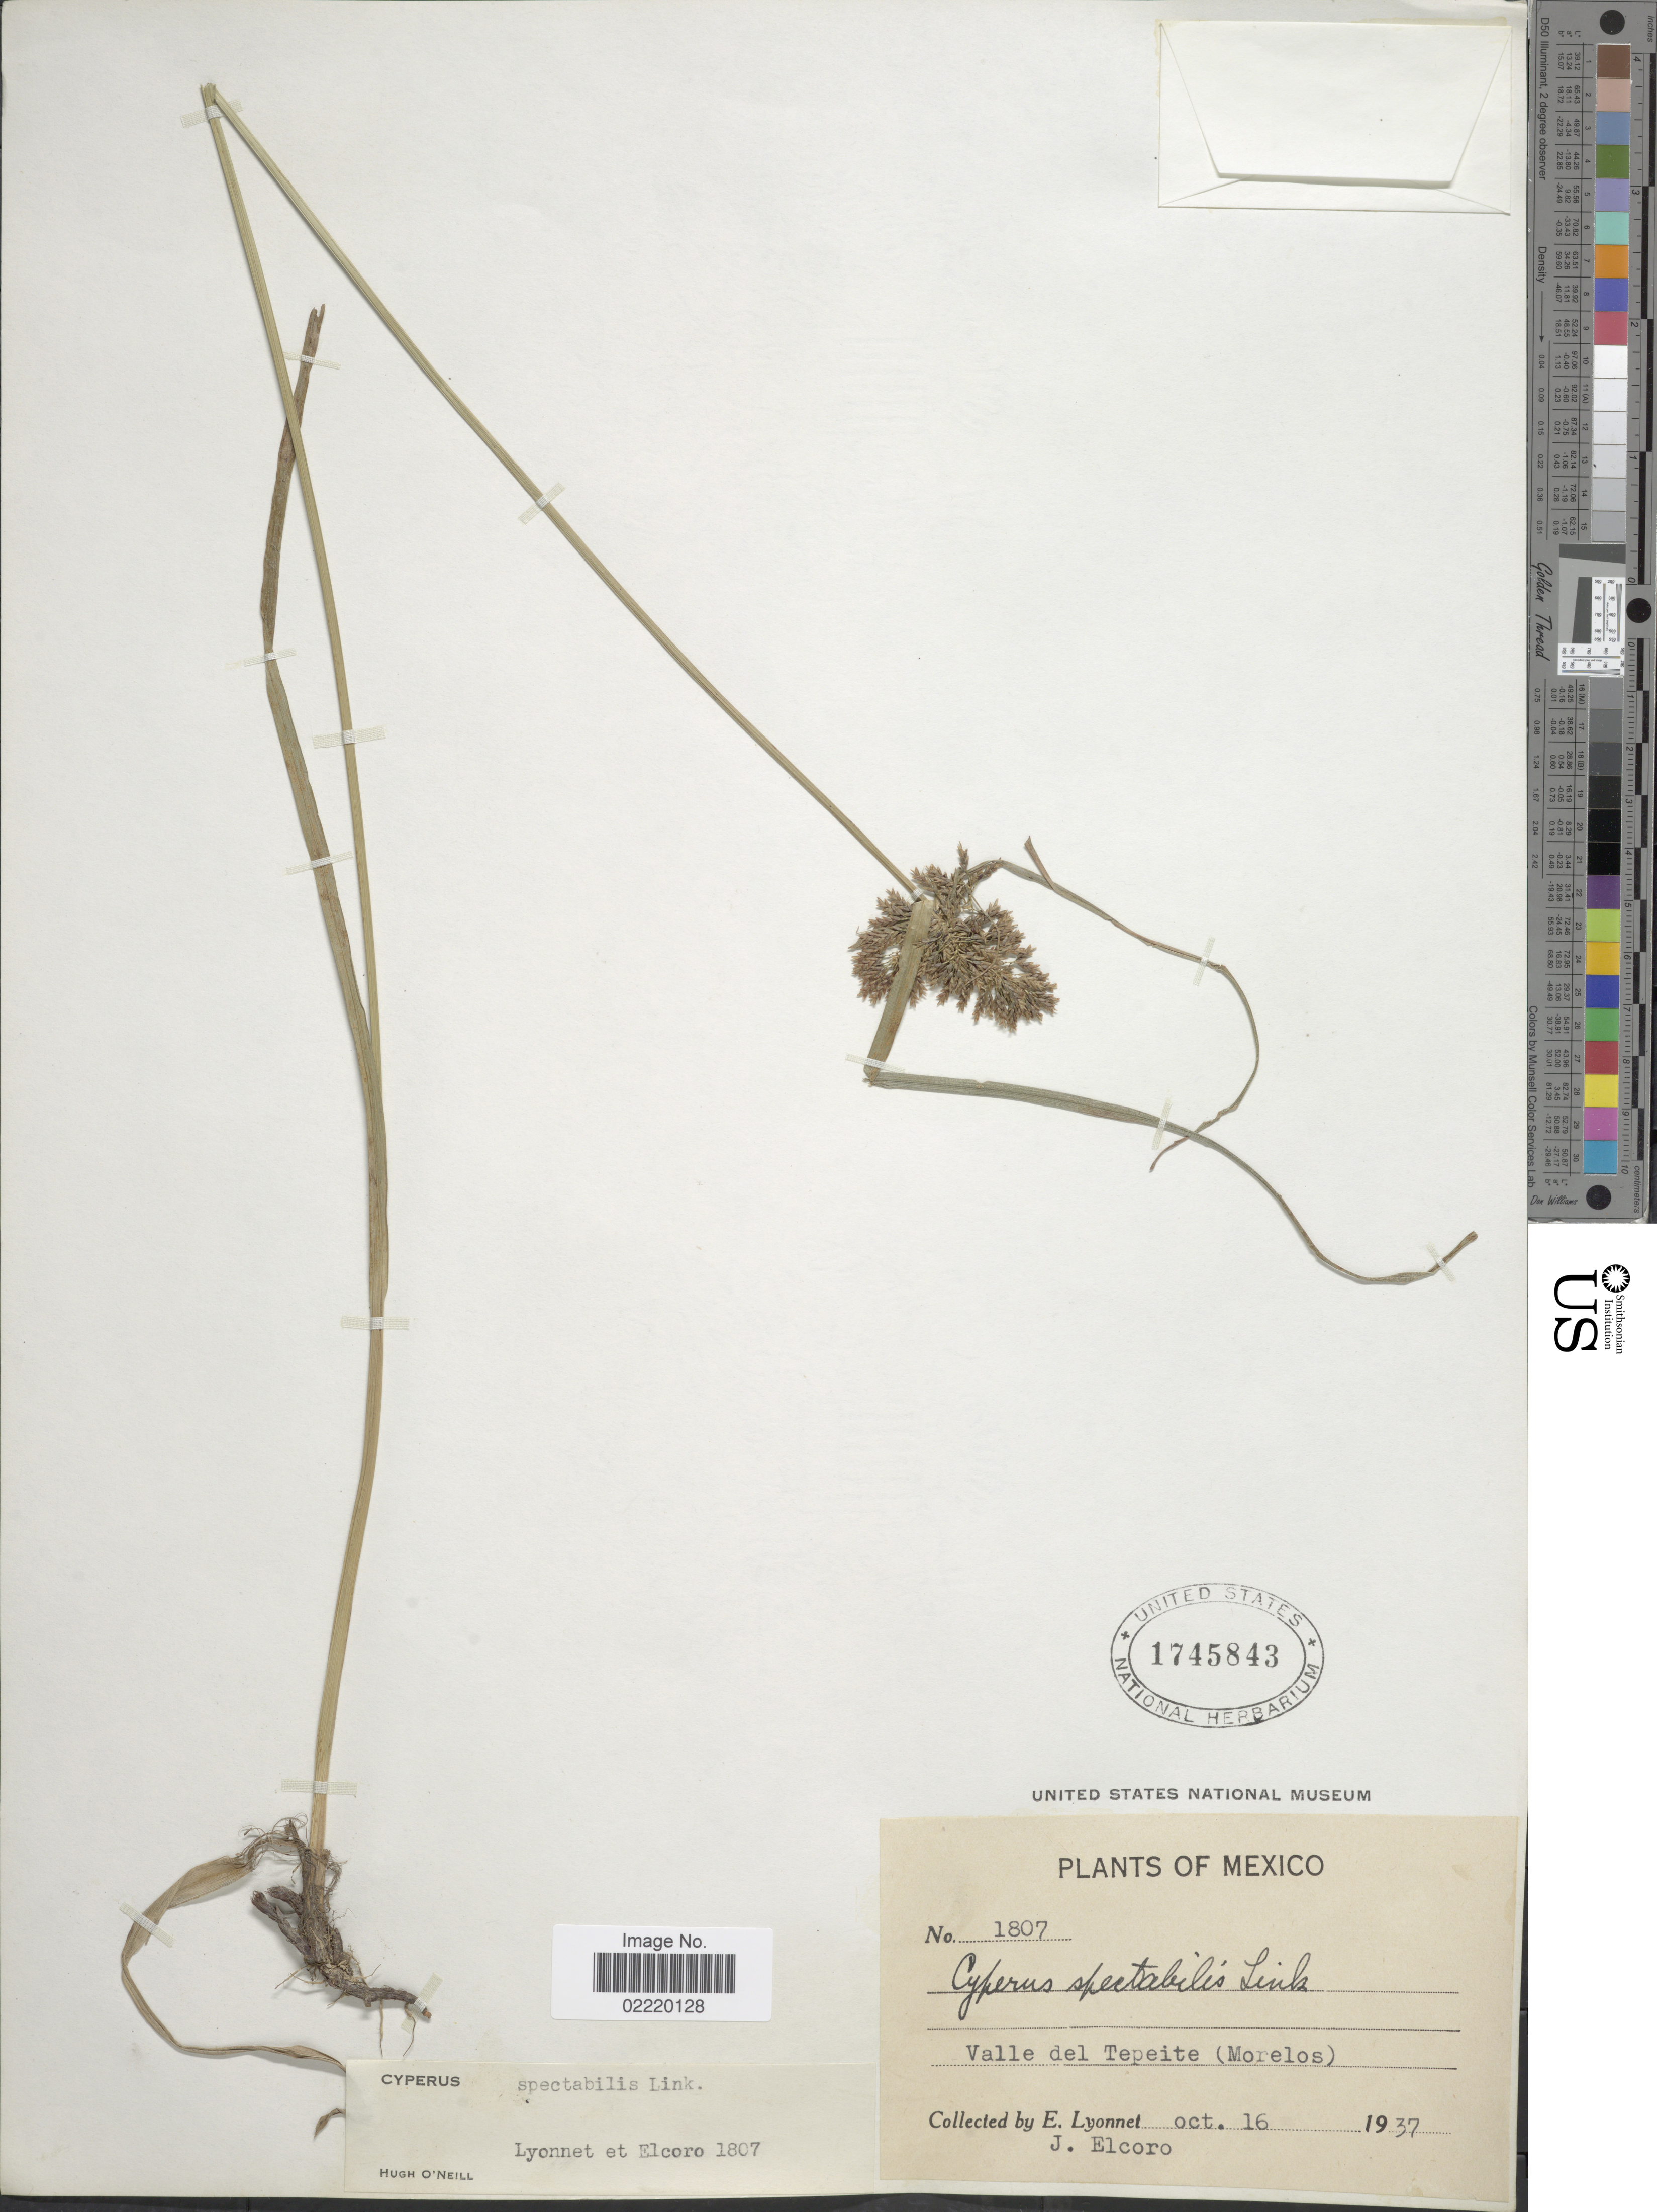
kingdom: Plantae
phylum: Tracheophyta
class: Liliopsida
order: Poales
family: Cyperaceae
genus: Cyperus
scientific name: Cyperus spectabilis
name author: Link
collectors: E. Lyonnet & J. Elcoro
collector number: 1807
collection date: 1937-10-16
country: Mexico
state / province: Morelos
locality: Valle del Tepeite.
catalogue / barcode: US 1745843